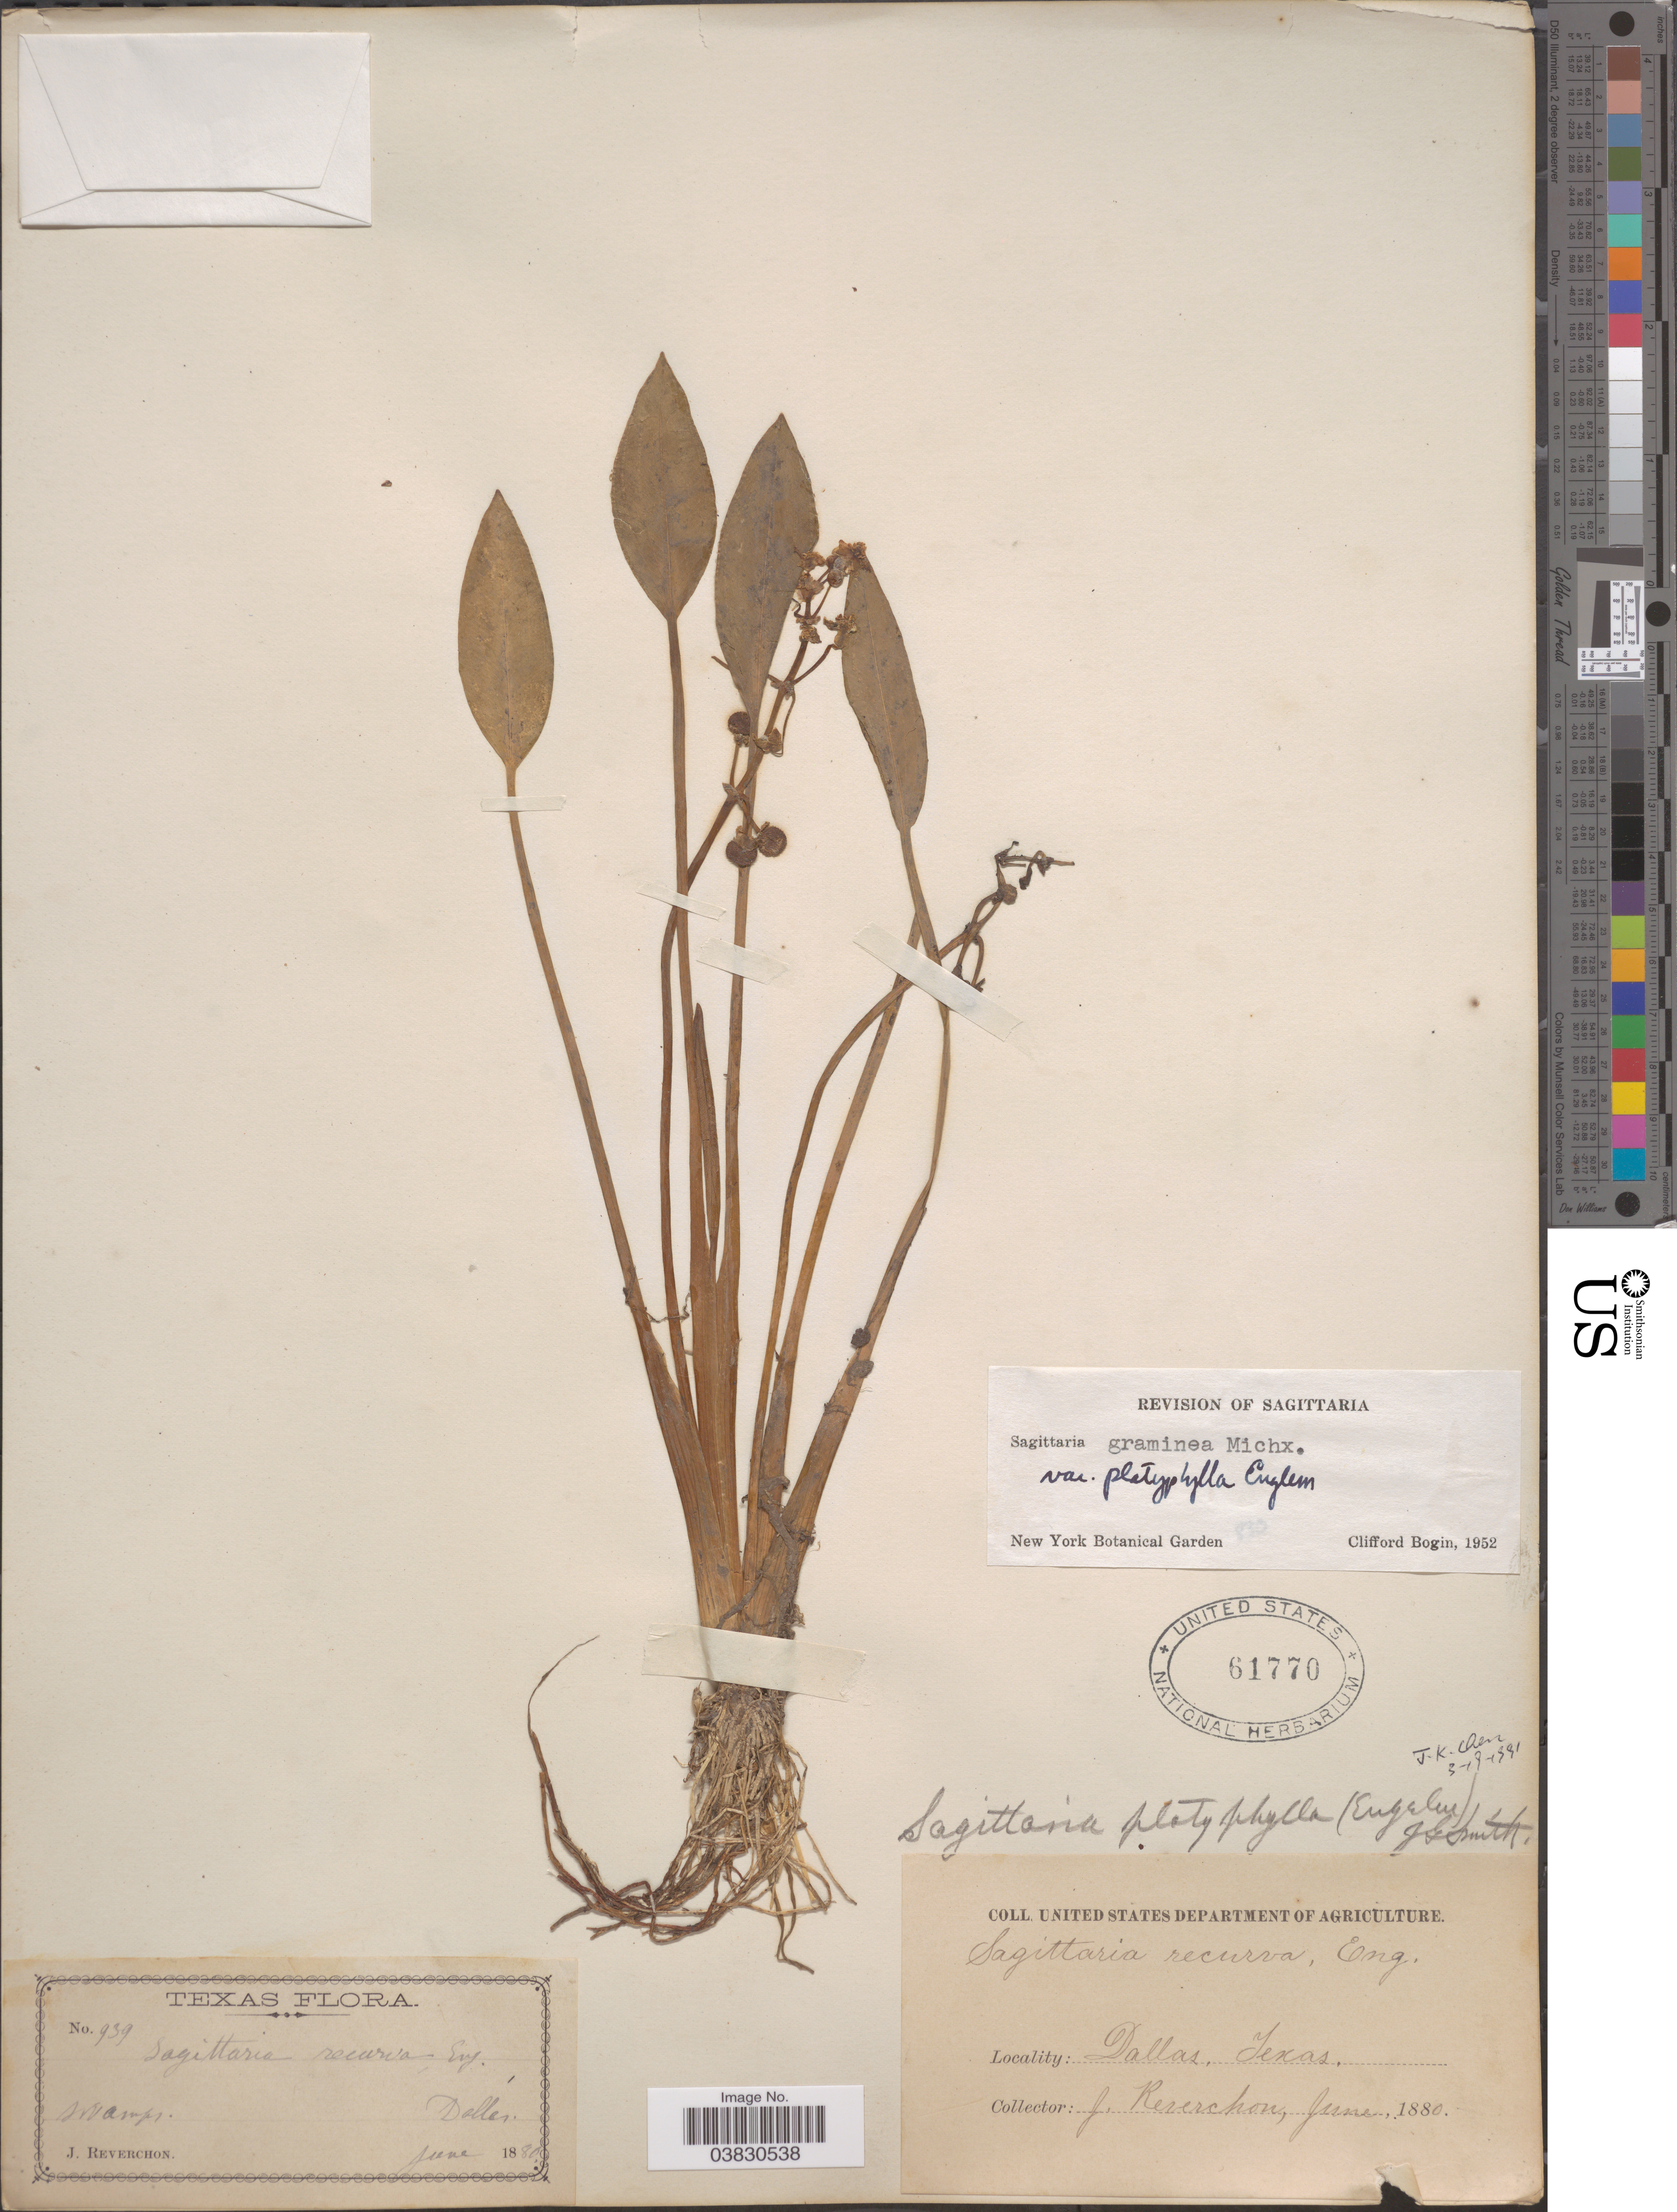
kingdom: Plantae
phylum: Tracheophyta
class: Liliopsida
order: Alismatales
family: Alismataceae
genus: Sagittaria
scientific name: Sagittaria platyphylla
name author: (Englem.) J.G. Sm.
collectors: J. Reverchon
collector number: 939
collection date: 1880-06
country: United States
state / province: Texas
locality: Dallas.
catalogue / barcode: US 61770